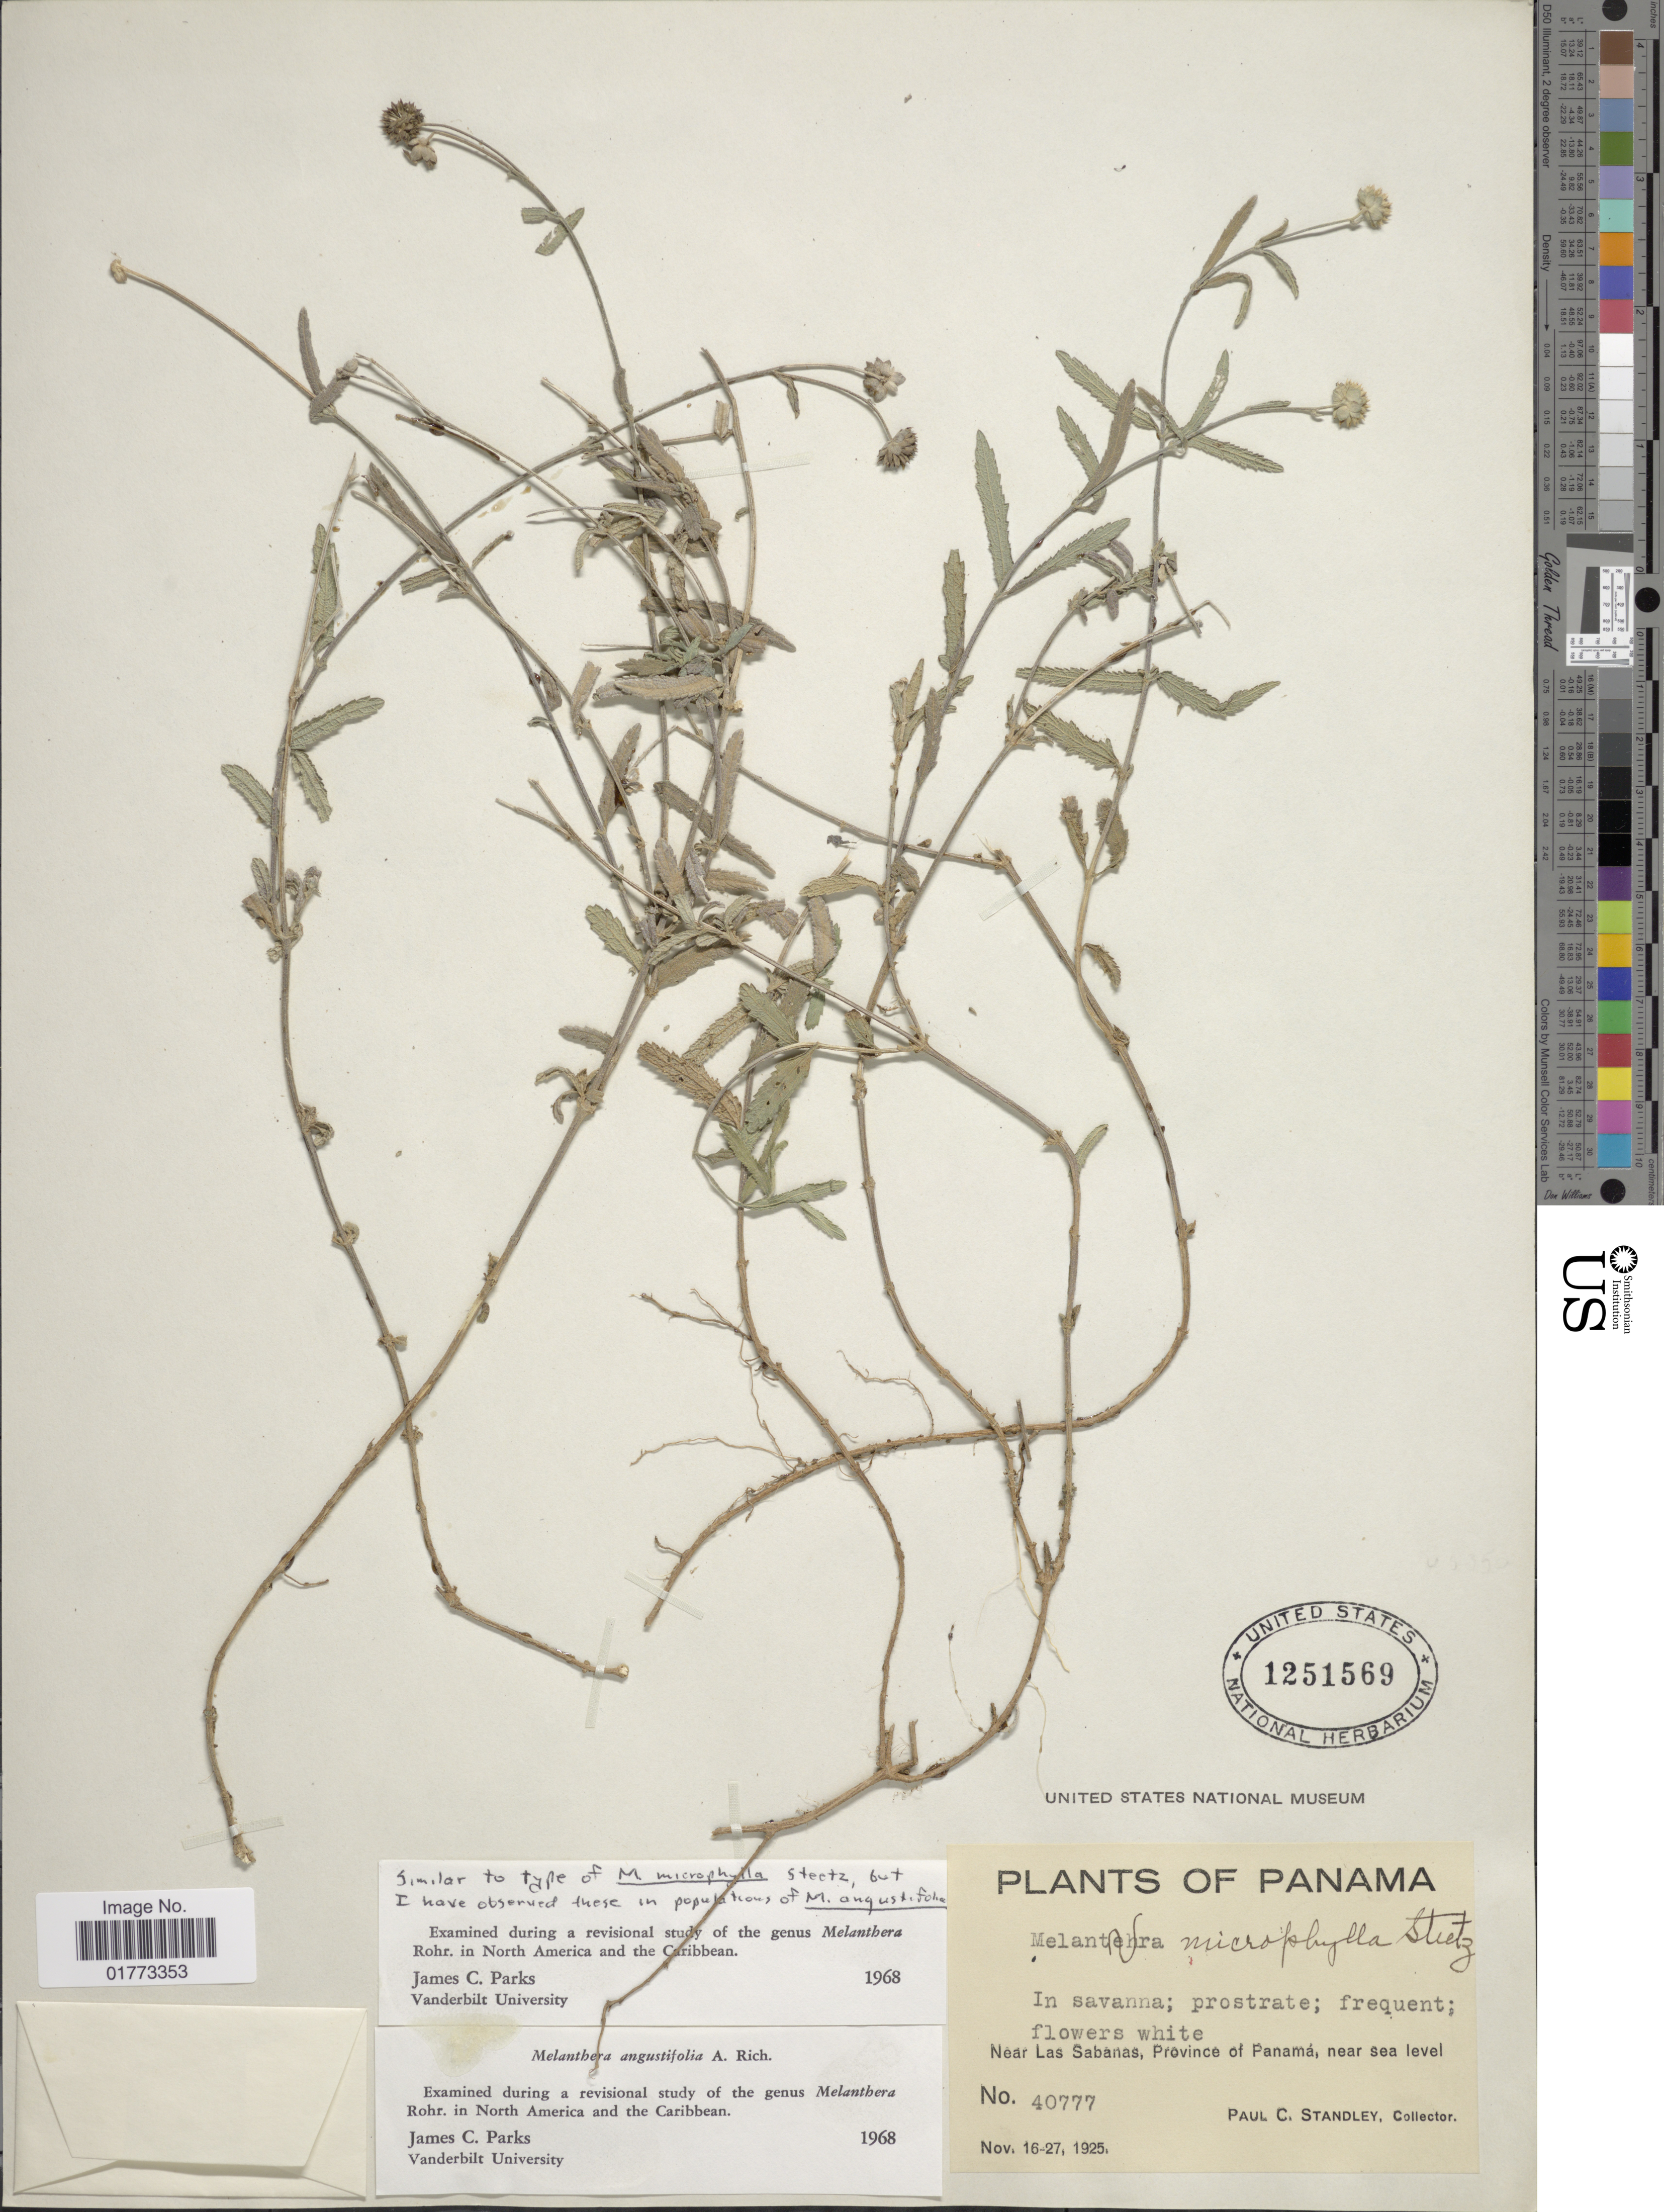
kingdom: Plantae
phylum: Tracheophyta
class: Magnoliopsida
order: Asterales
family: Asteraceae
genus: Melanthera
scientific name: Melanthera angustifolia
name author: A. Rich. in Sagra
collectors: P. C. Standley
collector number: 40777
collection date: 1925-11-16/1925-11-27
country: Panama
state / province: Panamá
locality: Near Las Sabanas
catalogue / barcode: US 1251569